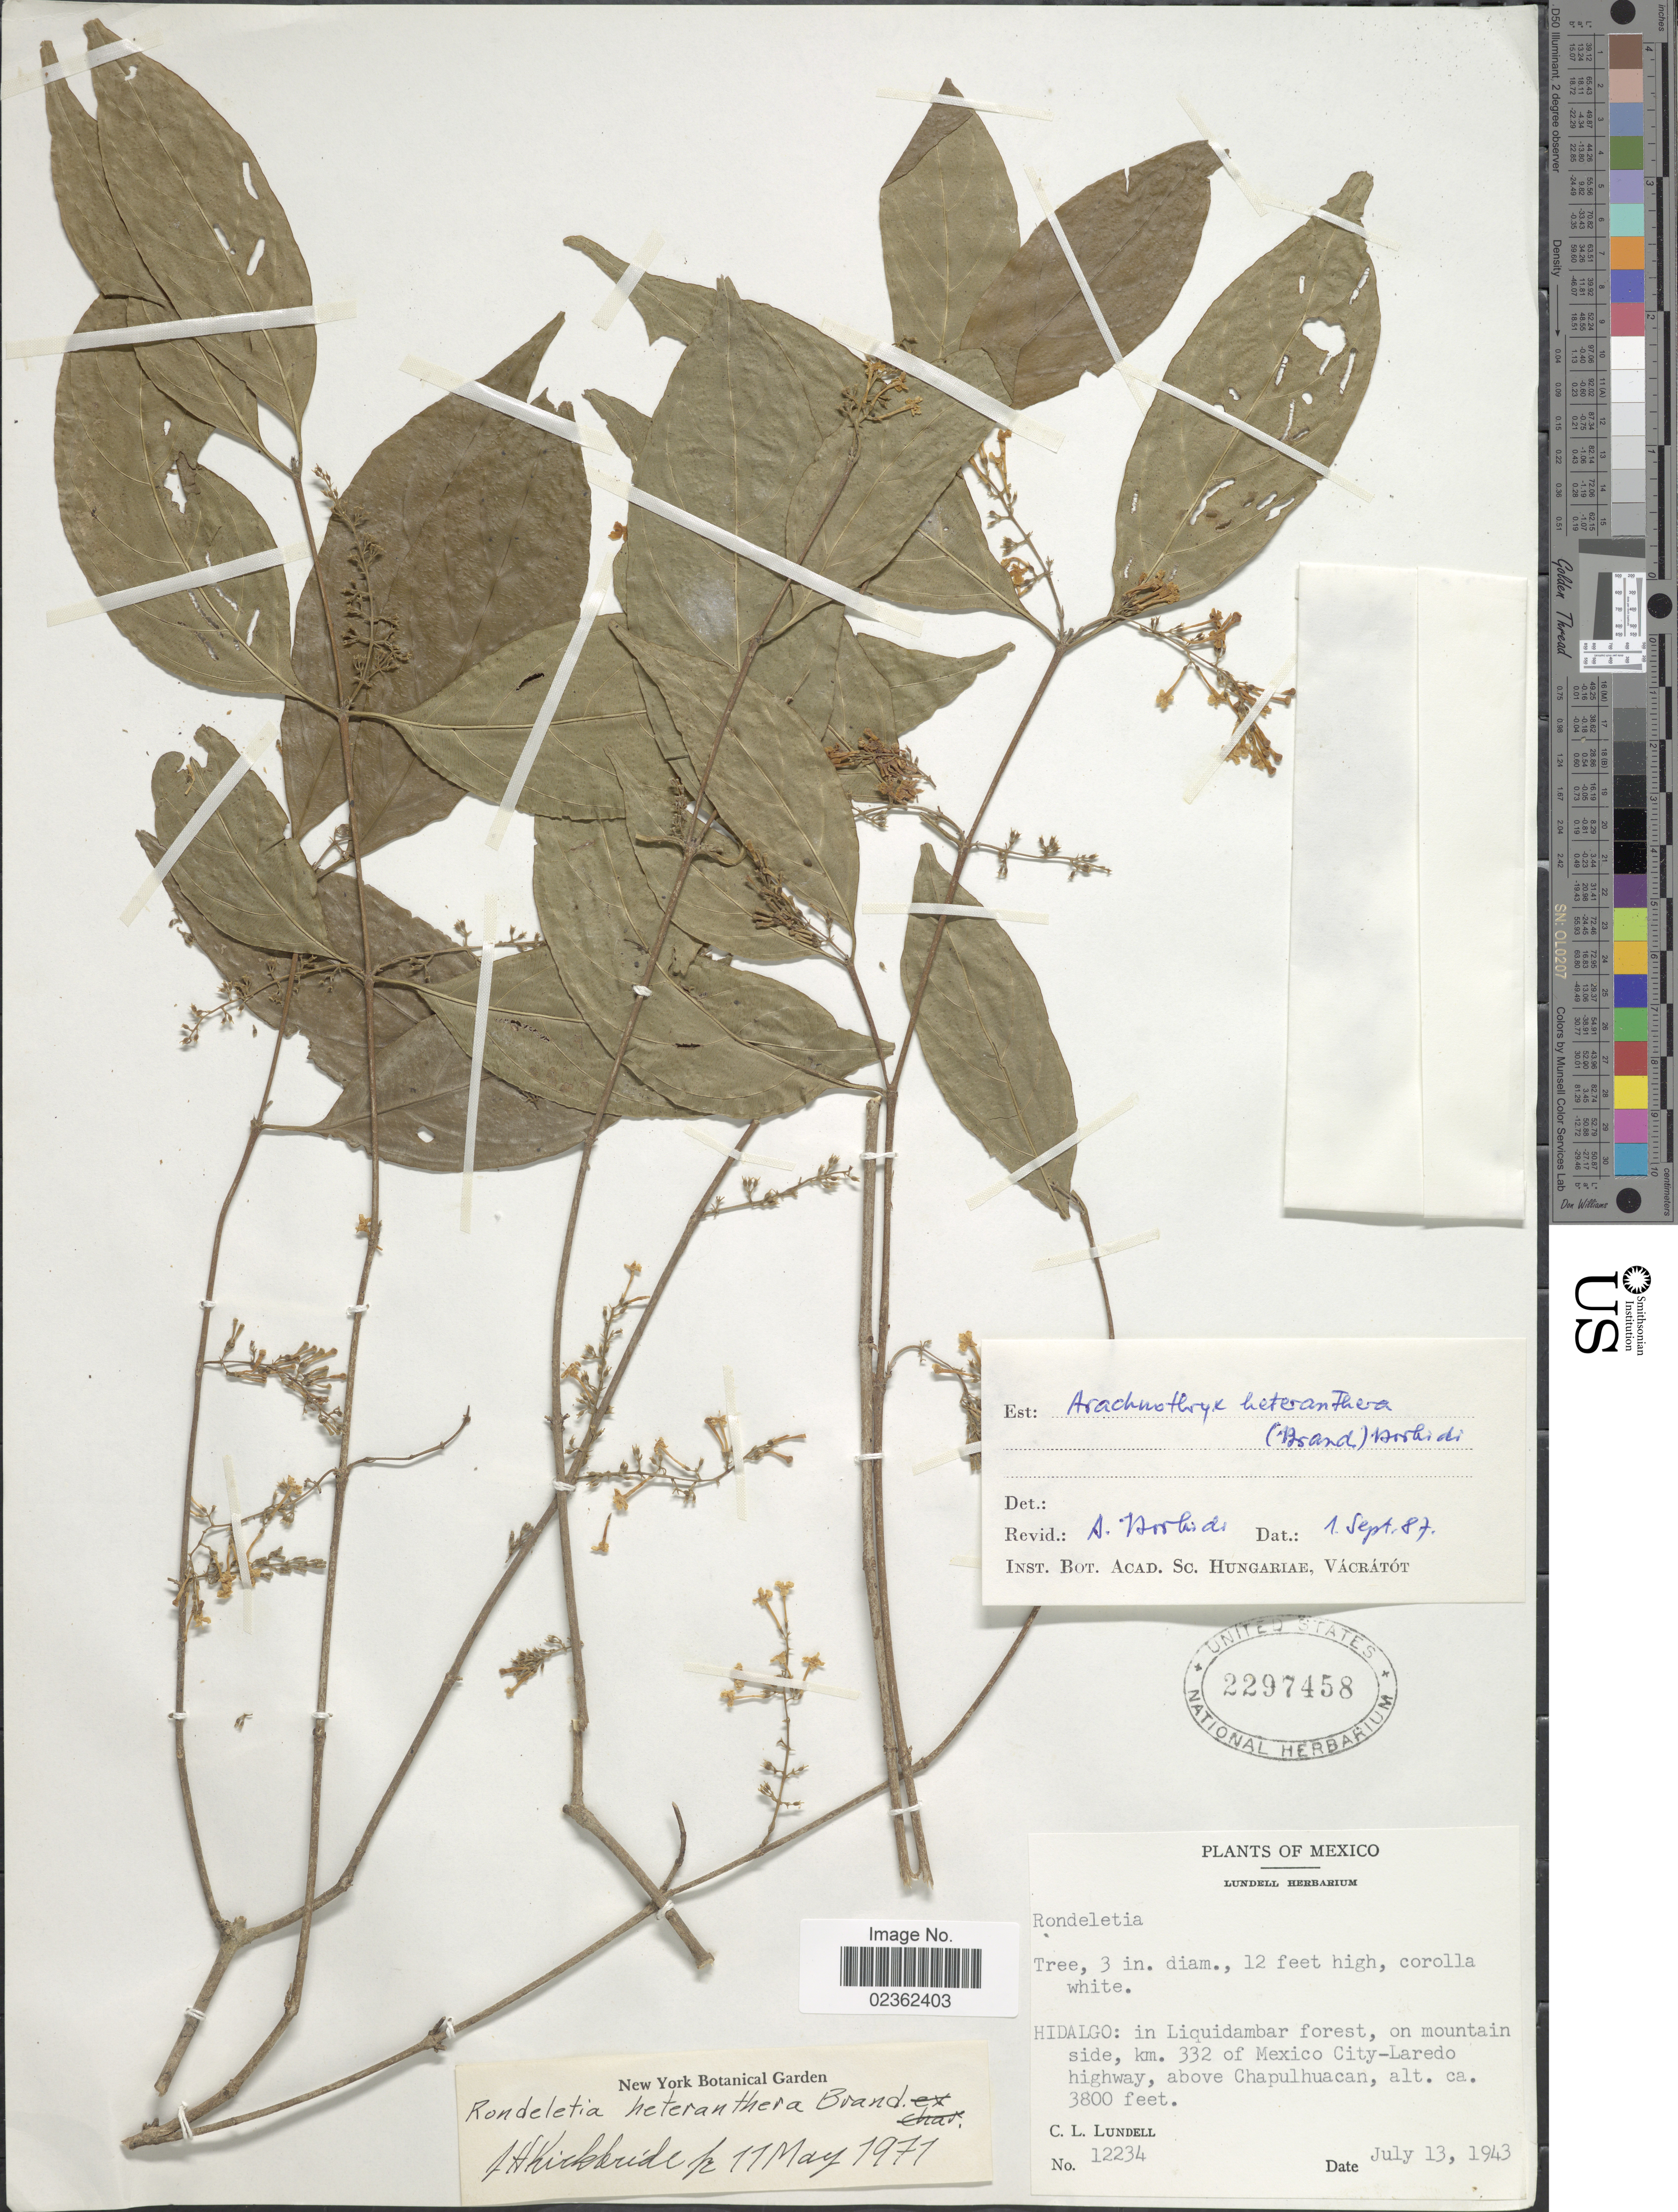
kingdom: Plantae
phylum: Tracheophyta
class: Magnoliopsida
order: Gentianales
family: Rubiaceae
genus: Arachnothryx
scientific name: Arachnothryx heteranthera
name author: (Brandegee) Borhidi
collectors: C. L. Lundell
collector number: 12234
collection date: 1943-07-13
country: Mexico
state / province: Hidalgo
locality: In Liquidambar forest, on mountain side, km. 332 of Mexico City-Laredo highway, above Chapulhuacan.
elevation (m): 1158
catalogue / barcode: US 2297458